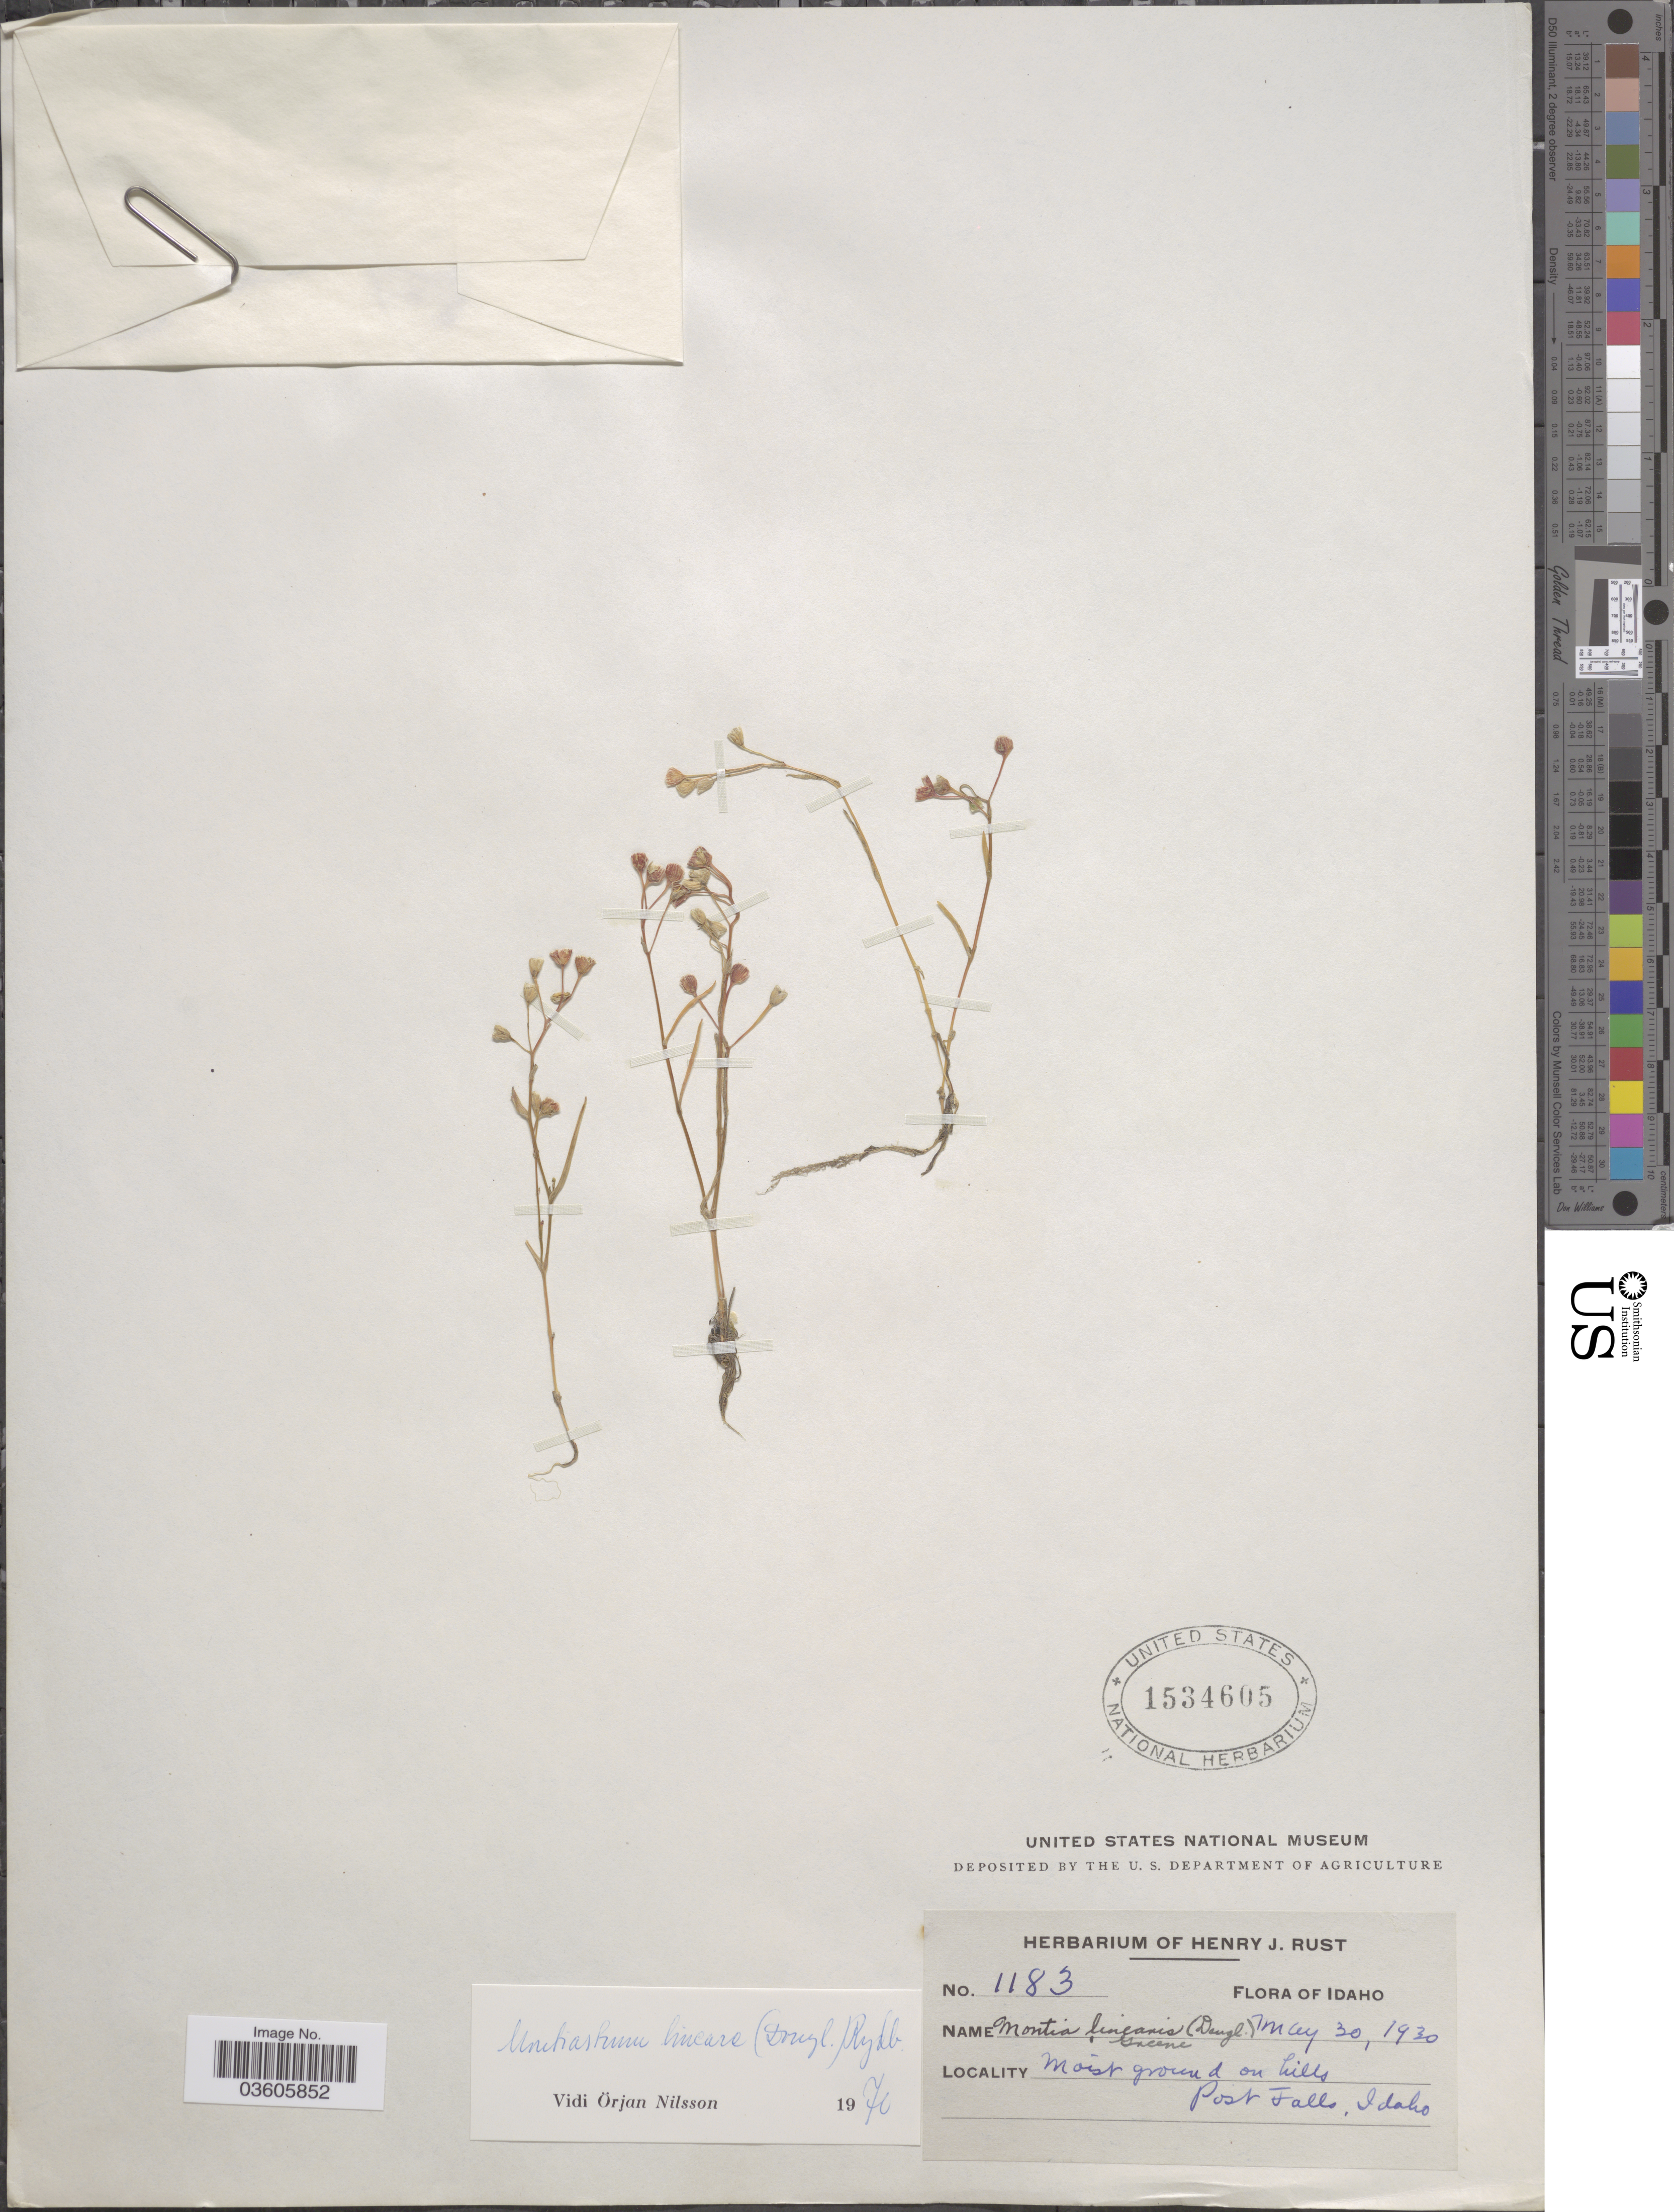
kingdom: Plantae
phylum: Tracheophyta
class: Magnoliopsida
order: Caryophyllales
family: Montiaceae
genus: Montia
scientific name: Montia linearis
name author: (Douglas) Greene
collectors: ex herb. Henry J. Rust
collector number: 1183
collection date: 1930-05-30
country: United States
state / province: Idaho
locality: Post Falls.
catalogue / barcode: US 1534605